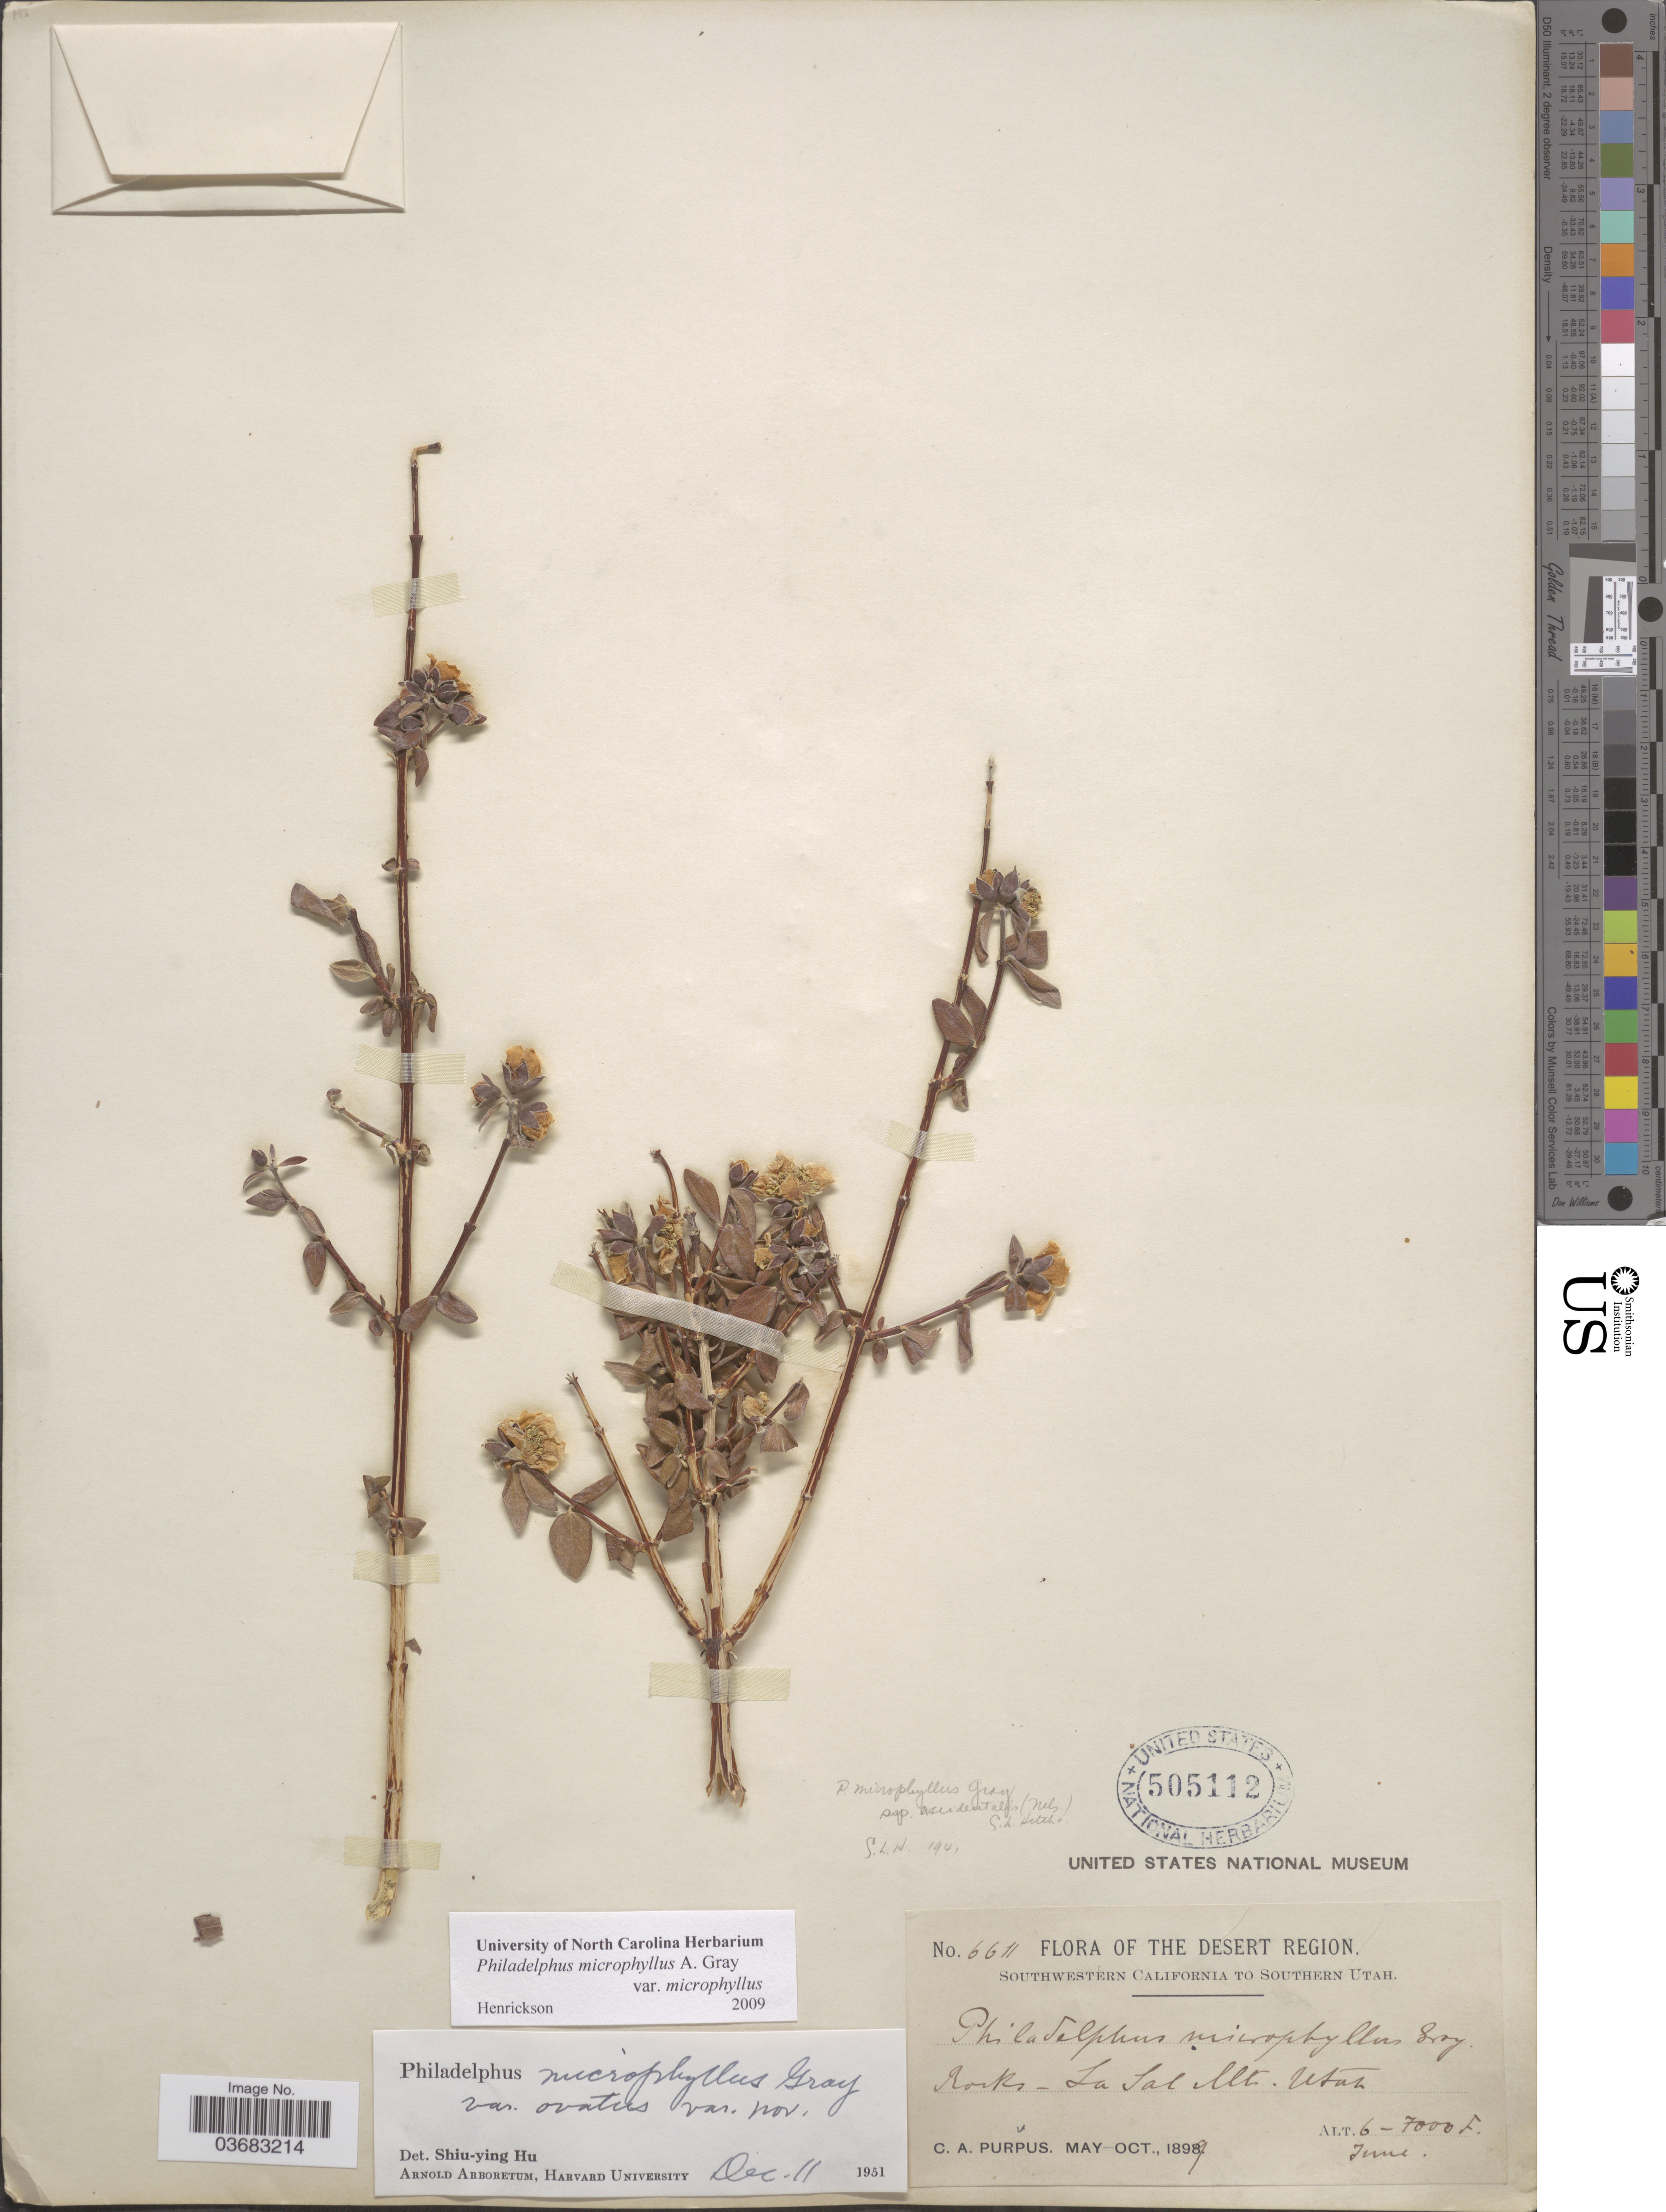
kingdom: Plantae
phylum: Tracheophyta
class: Magnoliopsida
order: Cornales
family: Hydrangeaceae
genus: Philadelphus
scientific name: Philadelphus microphyllus var. microphyllus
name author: A. Gray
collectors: C. A. Purpus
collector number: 6611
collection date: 1899-10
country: United States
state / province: Utah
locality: The Desert Region. Southwestern California to Southern Utah. La Sal Mts.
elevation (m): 1829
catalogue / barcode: US 505112